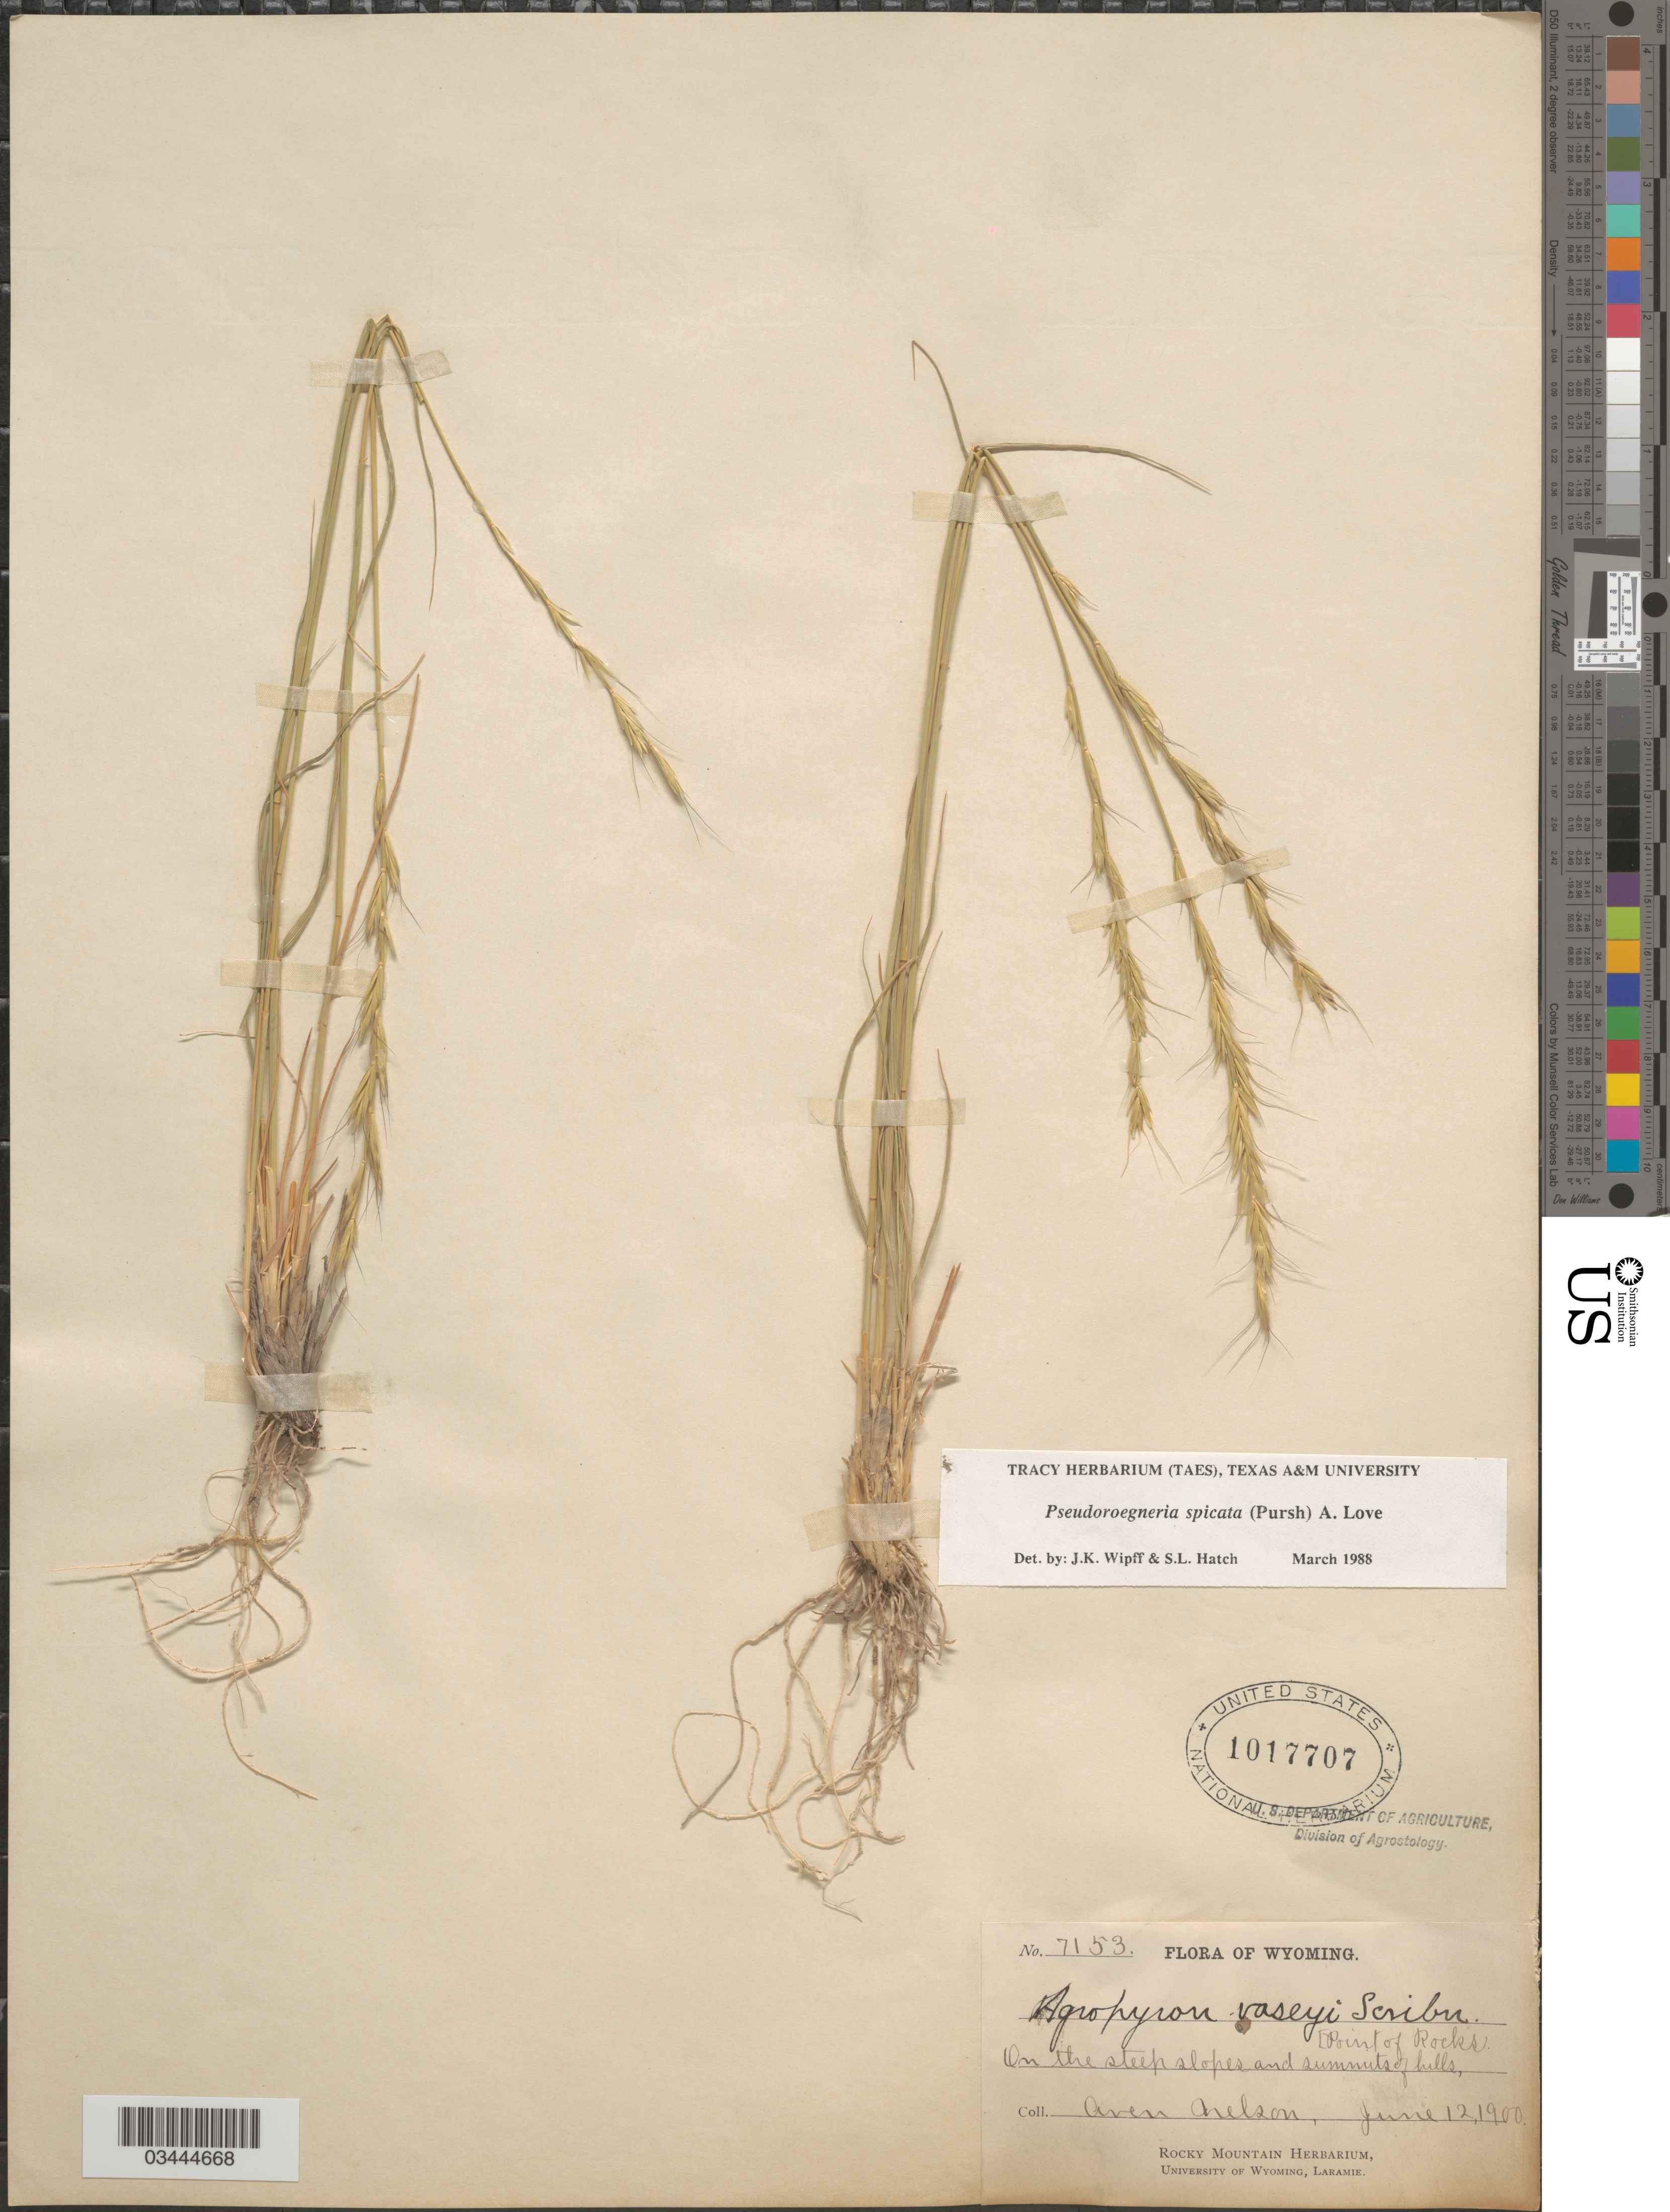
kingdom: Plantae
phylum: Tracheophyta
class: Liliopsida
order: Poales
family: Poaceae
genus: Pseudoroegneria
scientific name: Pseudoroegneria spicata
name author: (Pursh) Á. Löve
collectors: A. Nelson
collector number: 7153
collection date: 1900-06-12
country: United States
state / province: Wyoming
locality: On the steep slopes and summits of hills. Point of Rocks.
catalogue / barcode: US 1017707